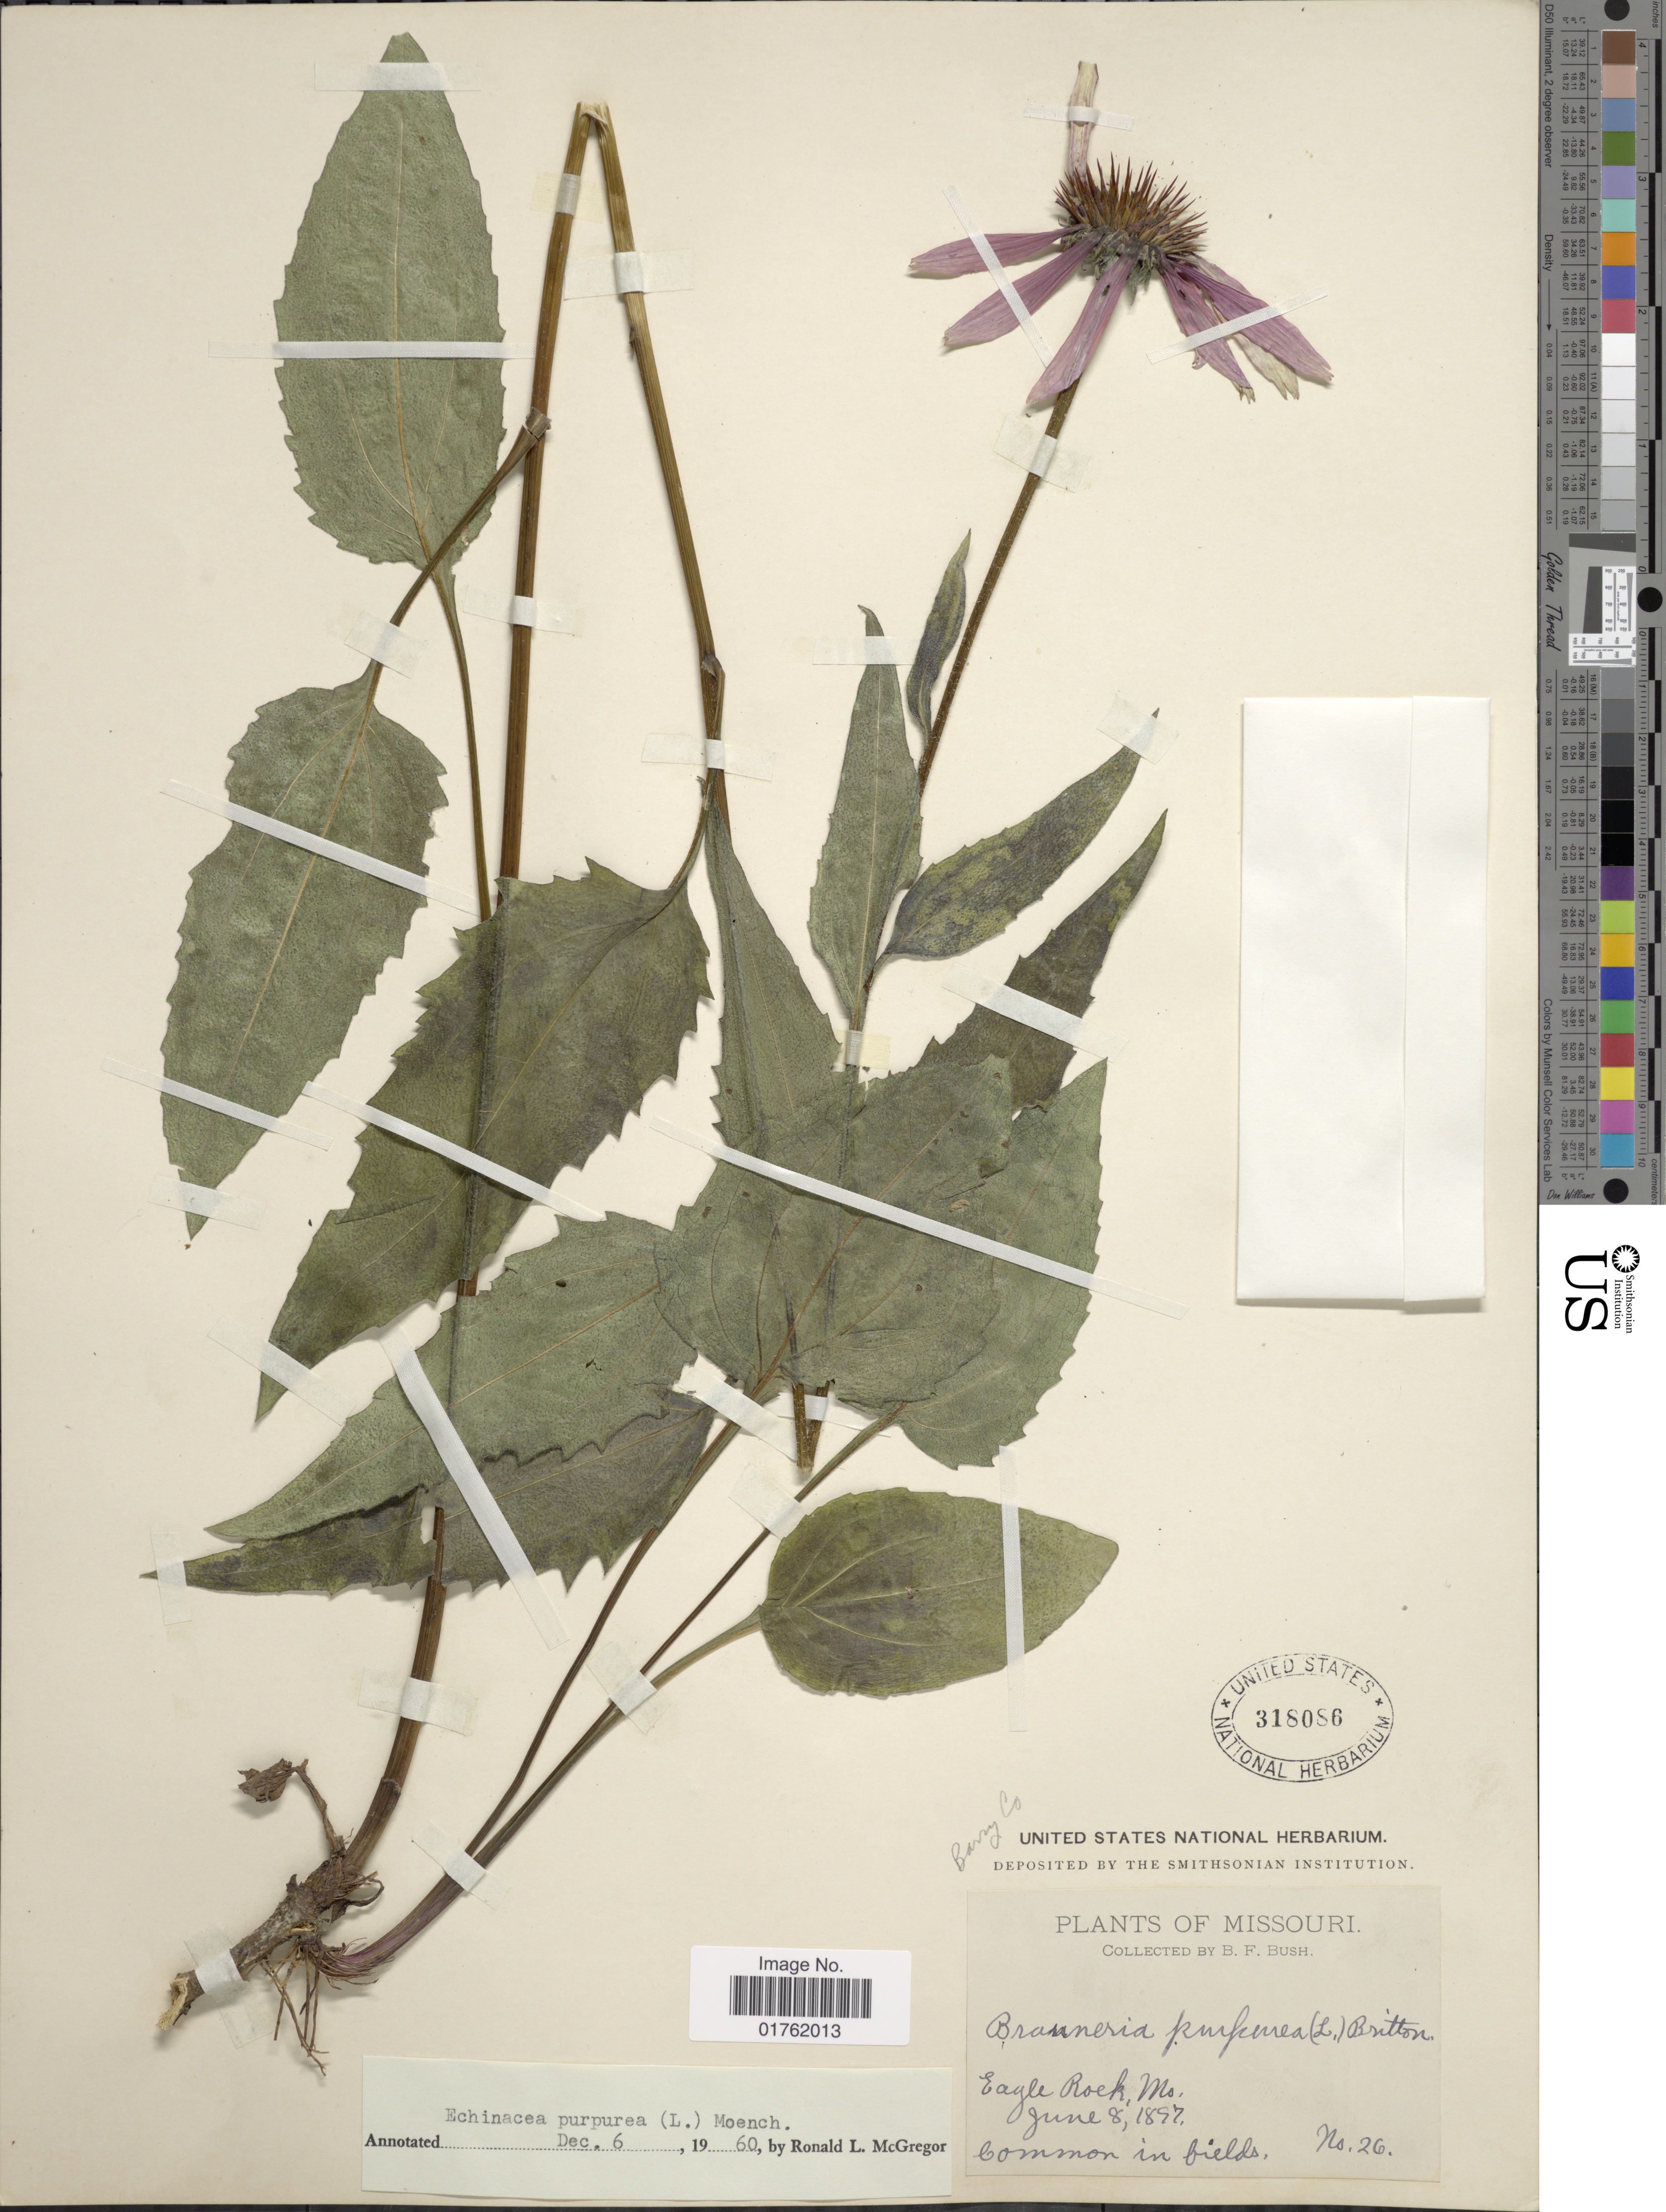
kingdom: Plantae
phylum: Tracheophyta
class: Magnoliopsida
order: Asterales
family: Asteraceae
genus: Echinacea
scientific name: Echinacea purpurea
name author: (L.) Moench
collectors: J. W. Chickering Jr.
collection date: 1880-08-01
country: United States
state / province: North Carolina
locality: Roan Mt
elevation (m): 1524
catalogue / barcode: US 2588544